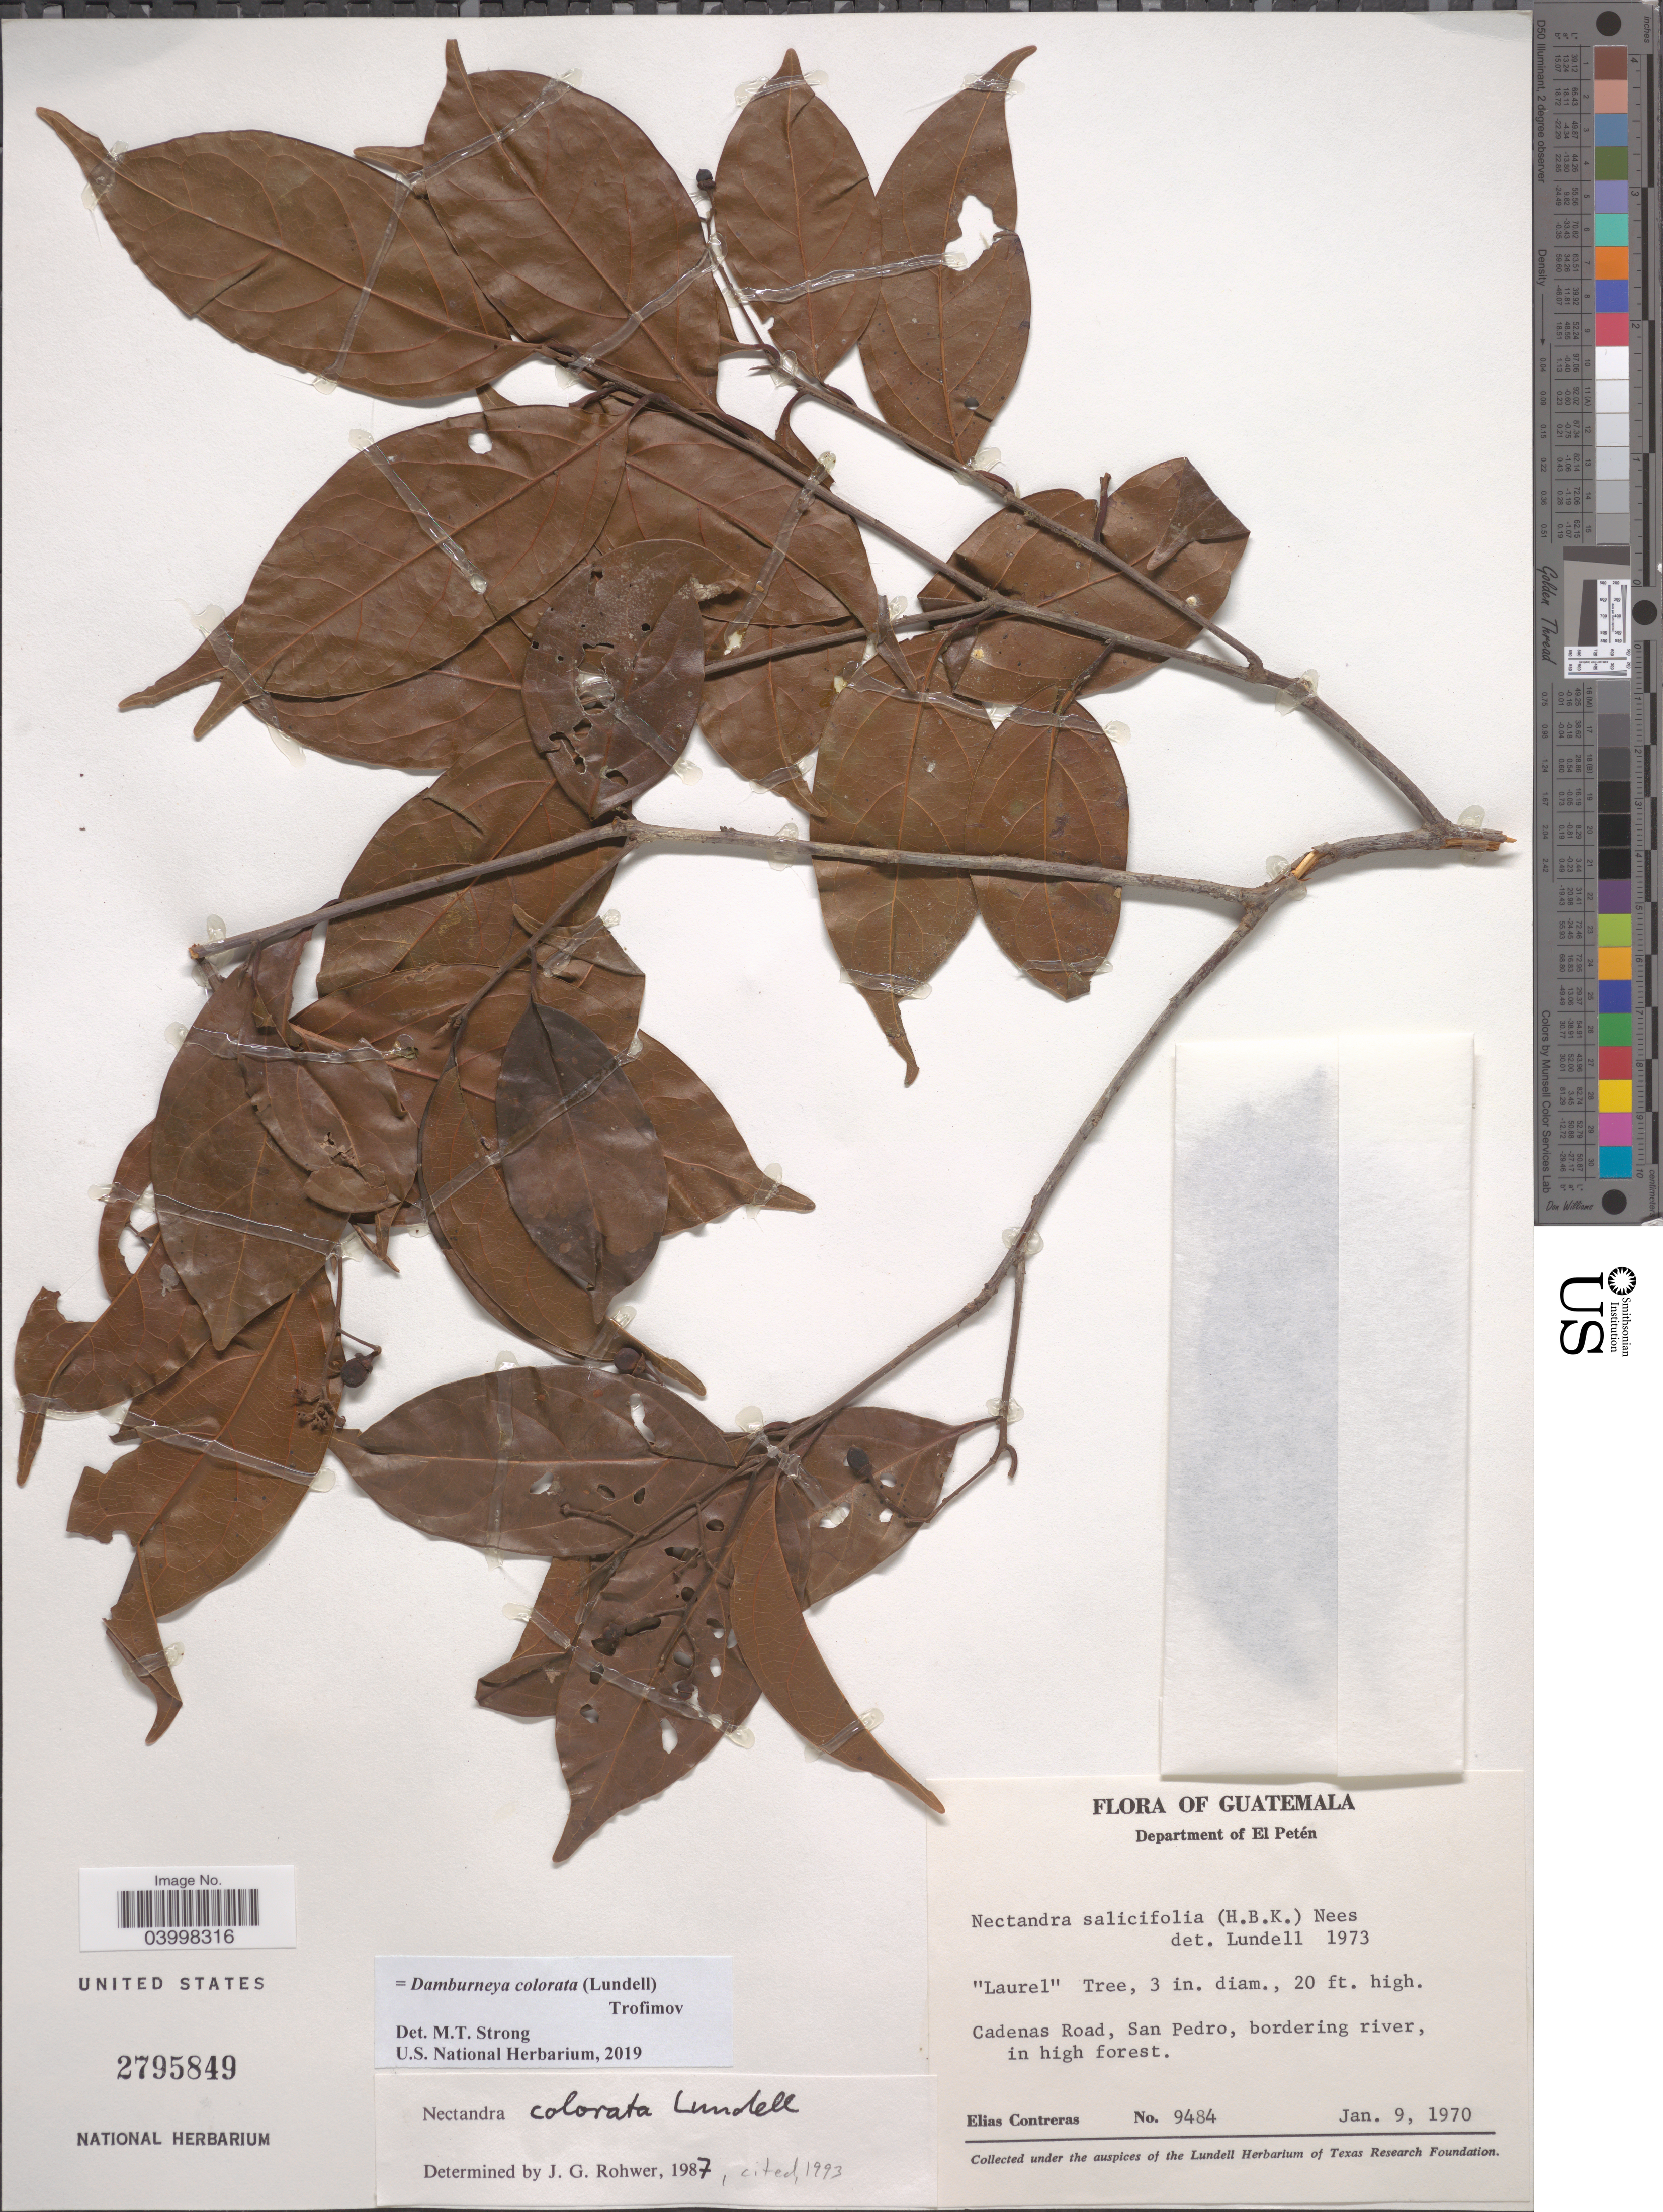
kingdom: Plantae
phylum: Tracheophyta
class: Magnoliopsida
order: Laurales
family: Lauraceae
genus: Damburneya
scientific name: Damburneya colorata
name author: (Lundell) Trofimov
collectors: E. Contreras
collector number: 9484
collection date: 1970-01-09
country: Guatemala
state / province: El Peten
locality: Department of El Petén. Cadenas Road, San Pedro, bordering river, in high forest.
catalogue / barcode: US 2795849